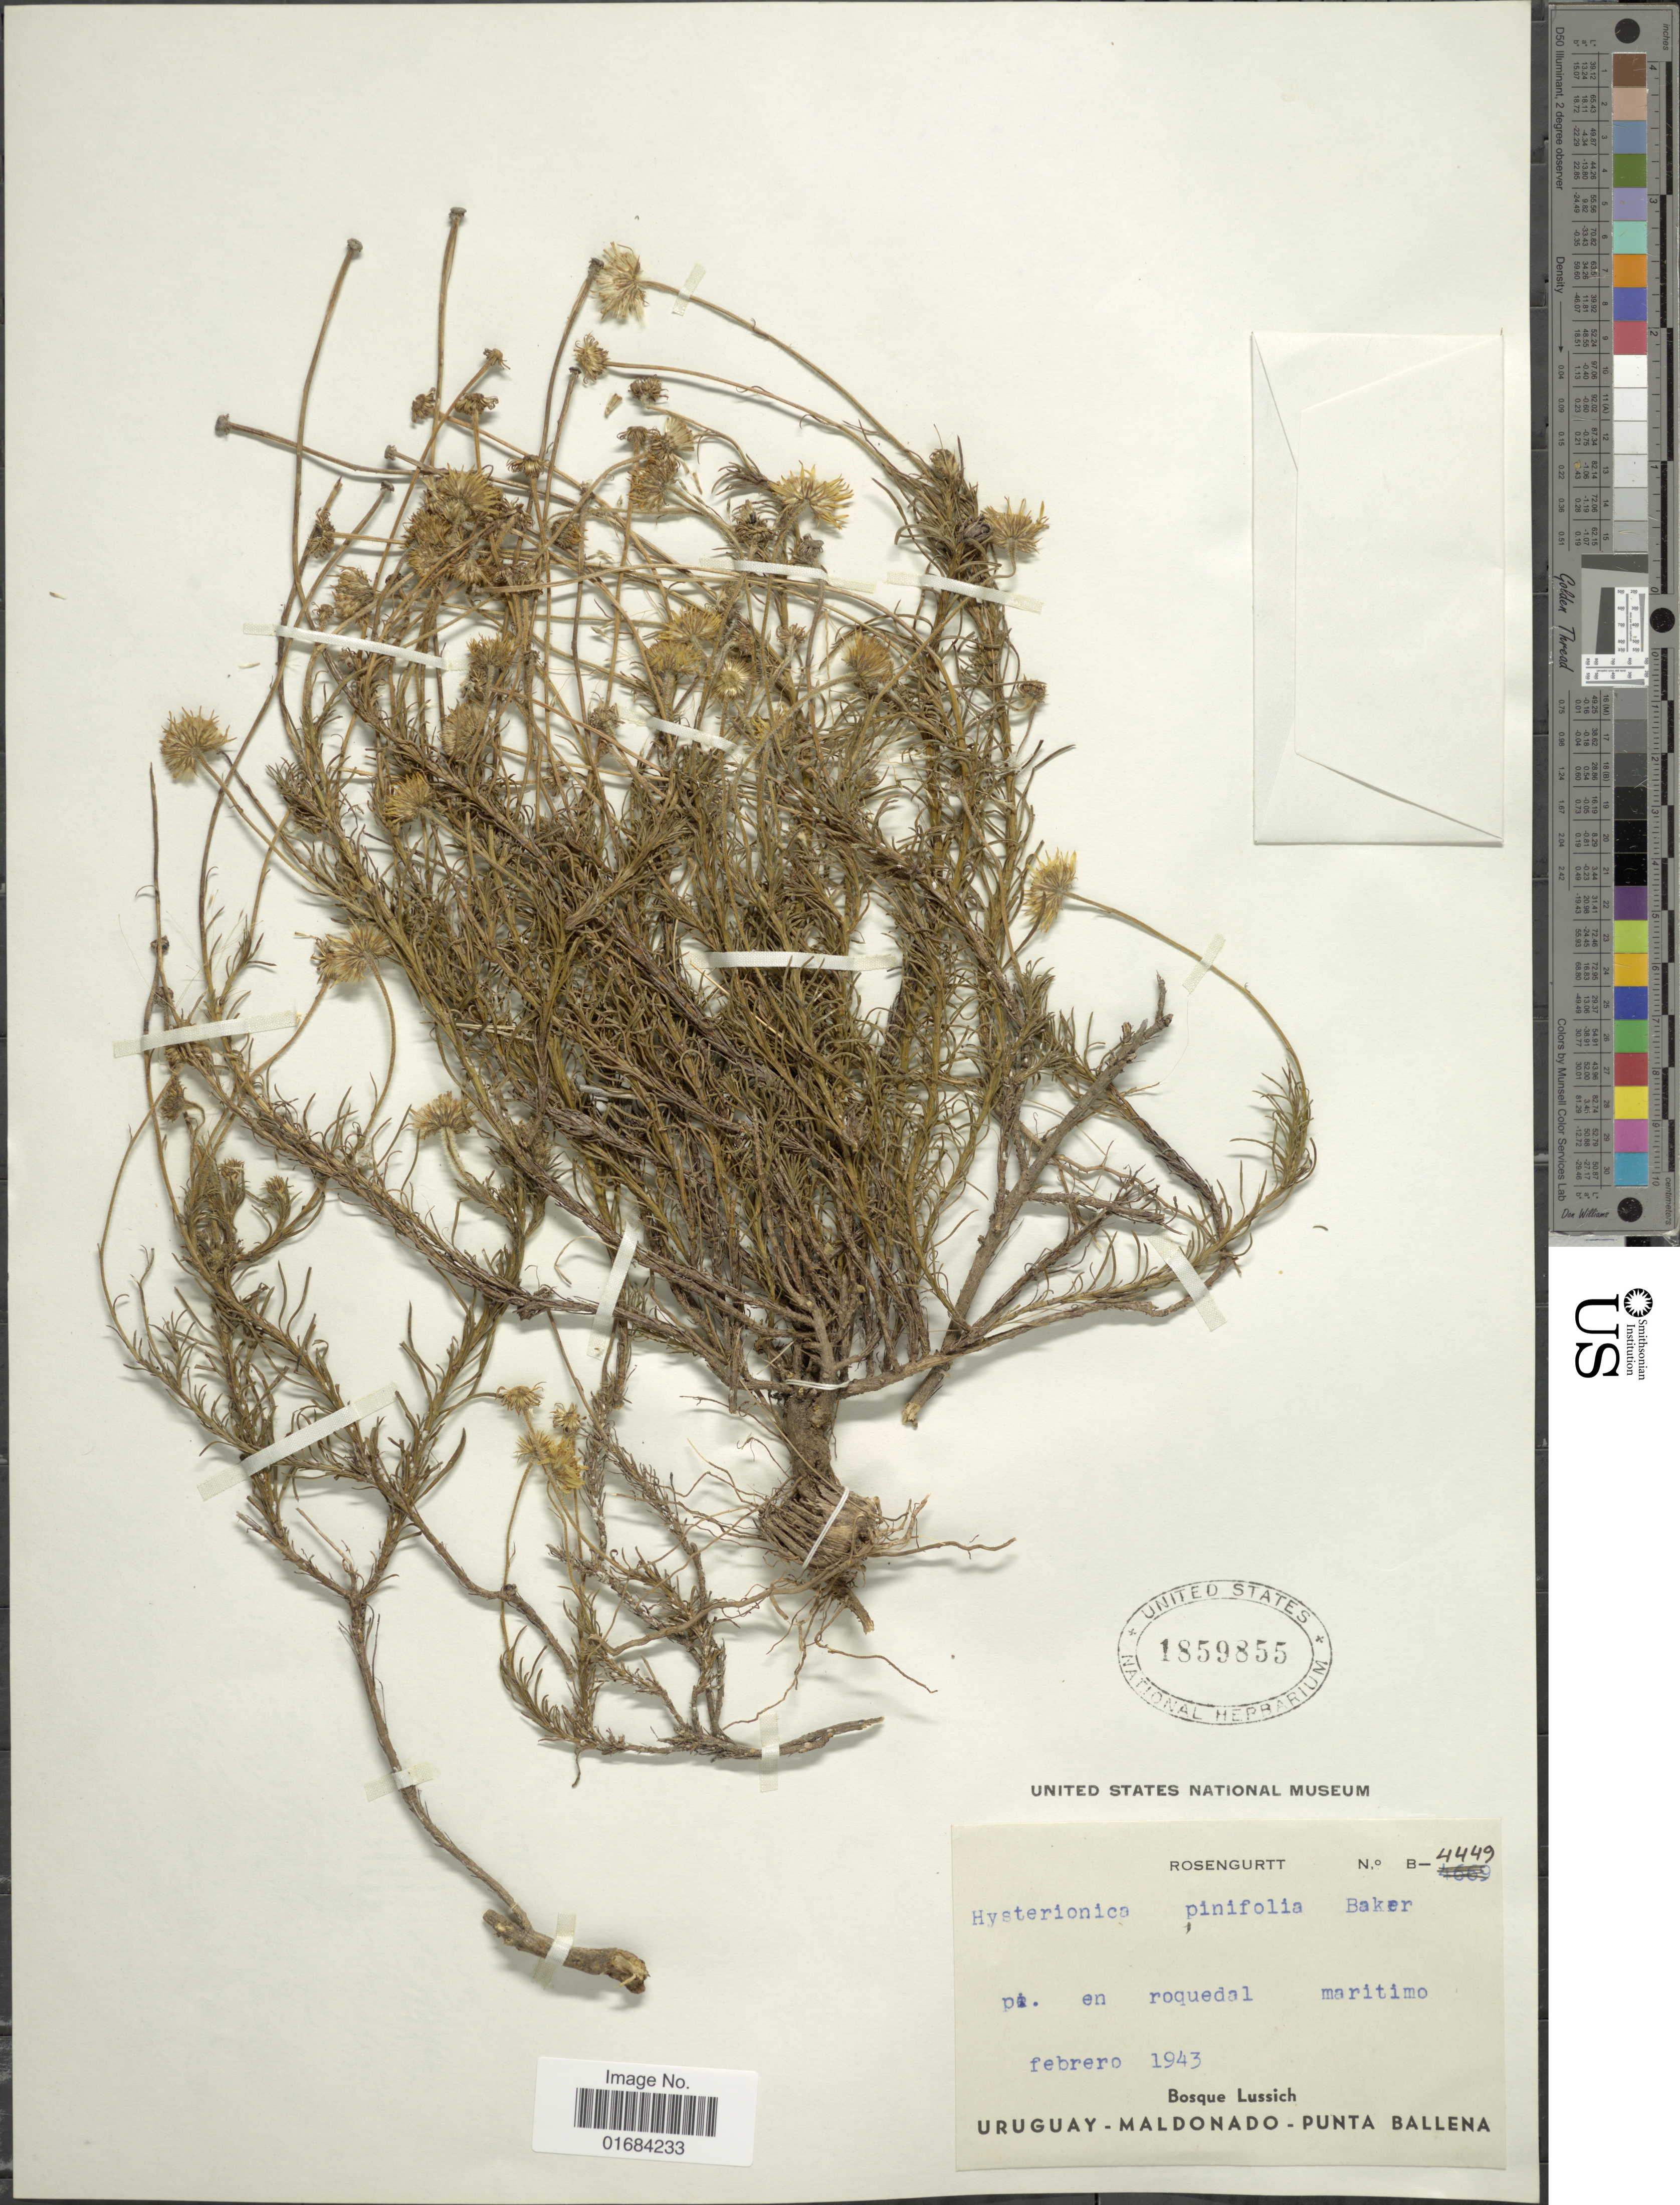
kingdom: Plantae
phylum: Tracheophyta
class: Magnoliopsida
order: Asterales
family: Asteraceae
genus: Neja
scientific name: Neja pinifolia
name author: (Poir.) G.L. Nesom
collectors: Rosengurtt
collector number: B-4449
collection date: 1943-02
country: Uruguay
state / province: Maldonado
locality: Pi en roquedal maritimo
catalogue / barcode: US 1859855